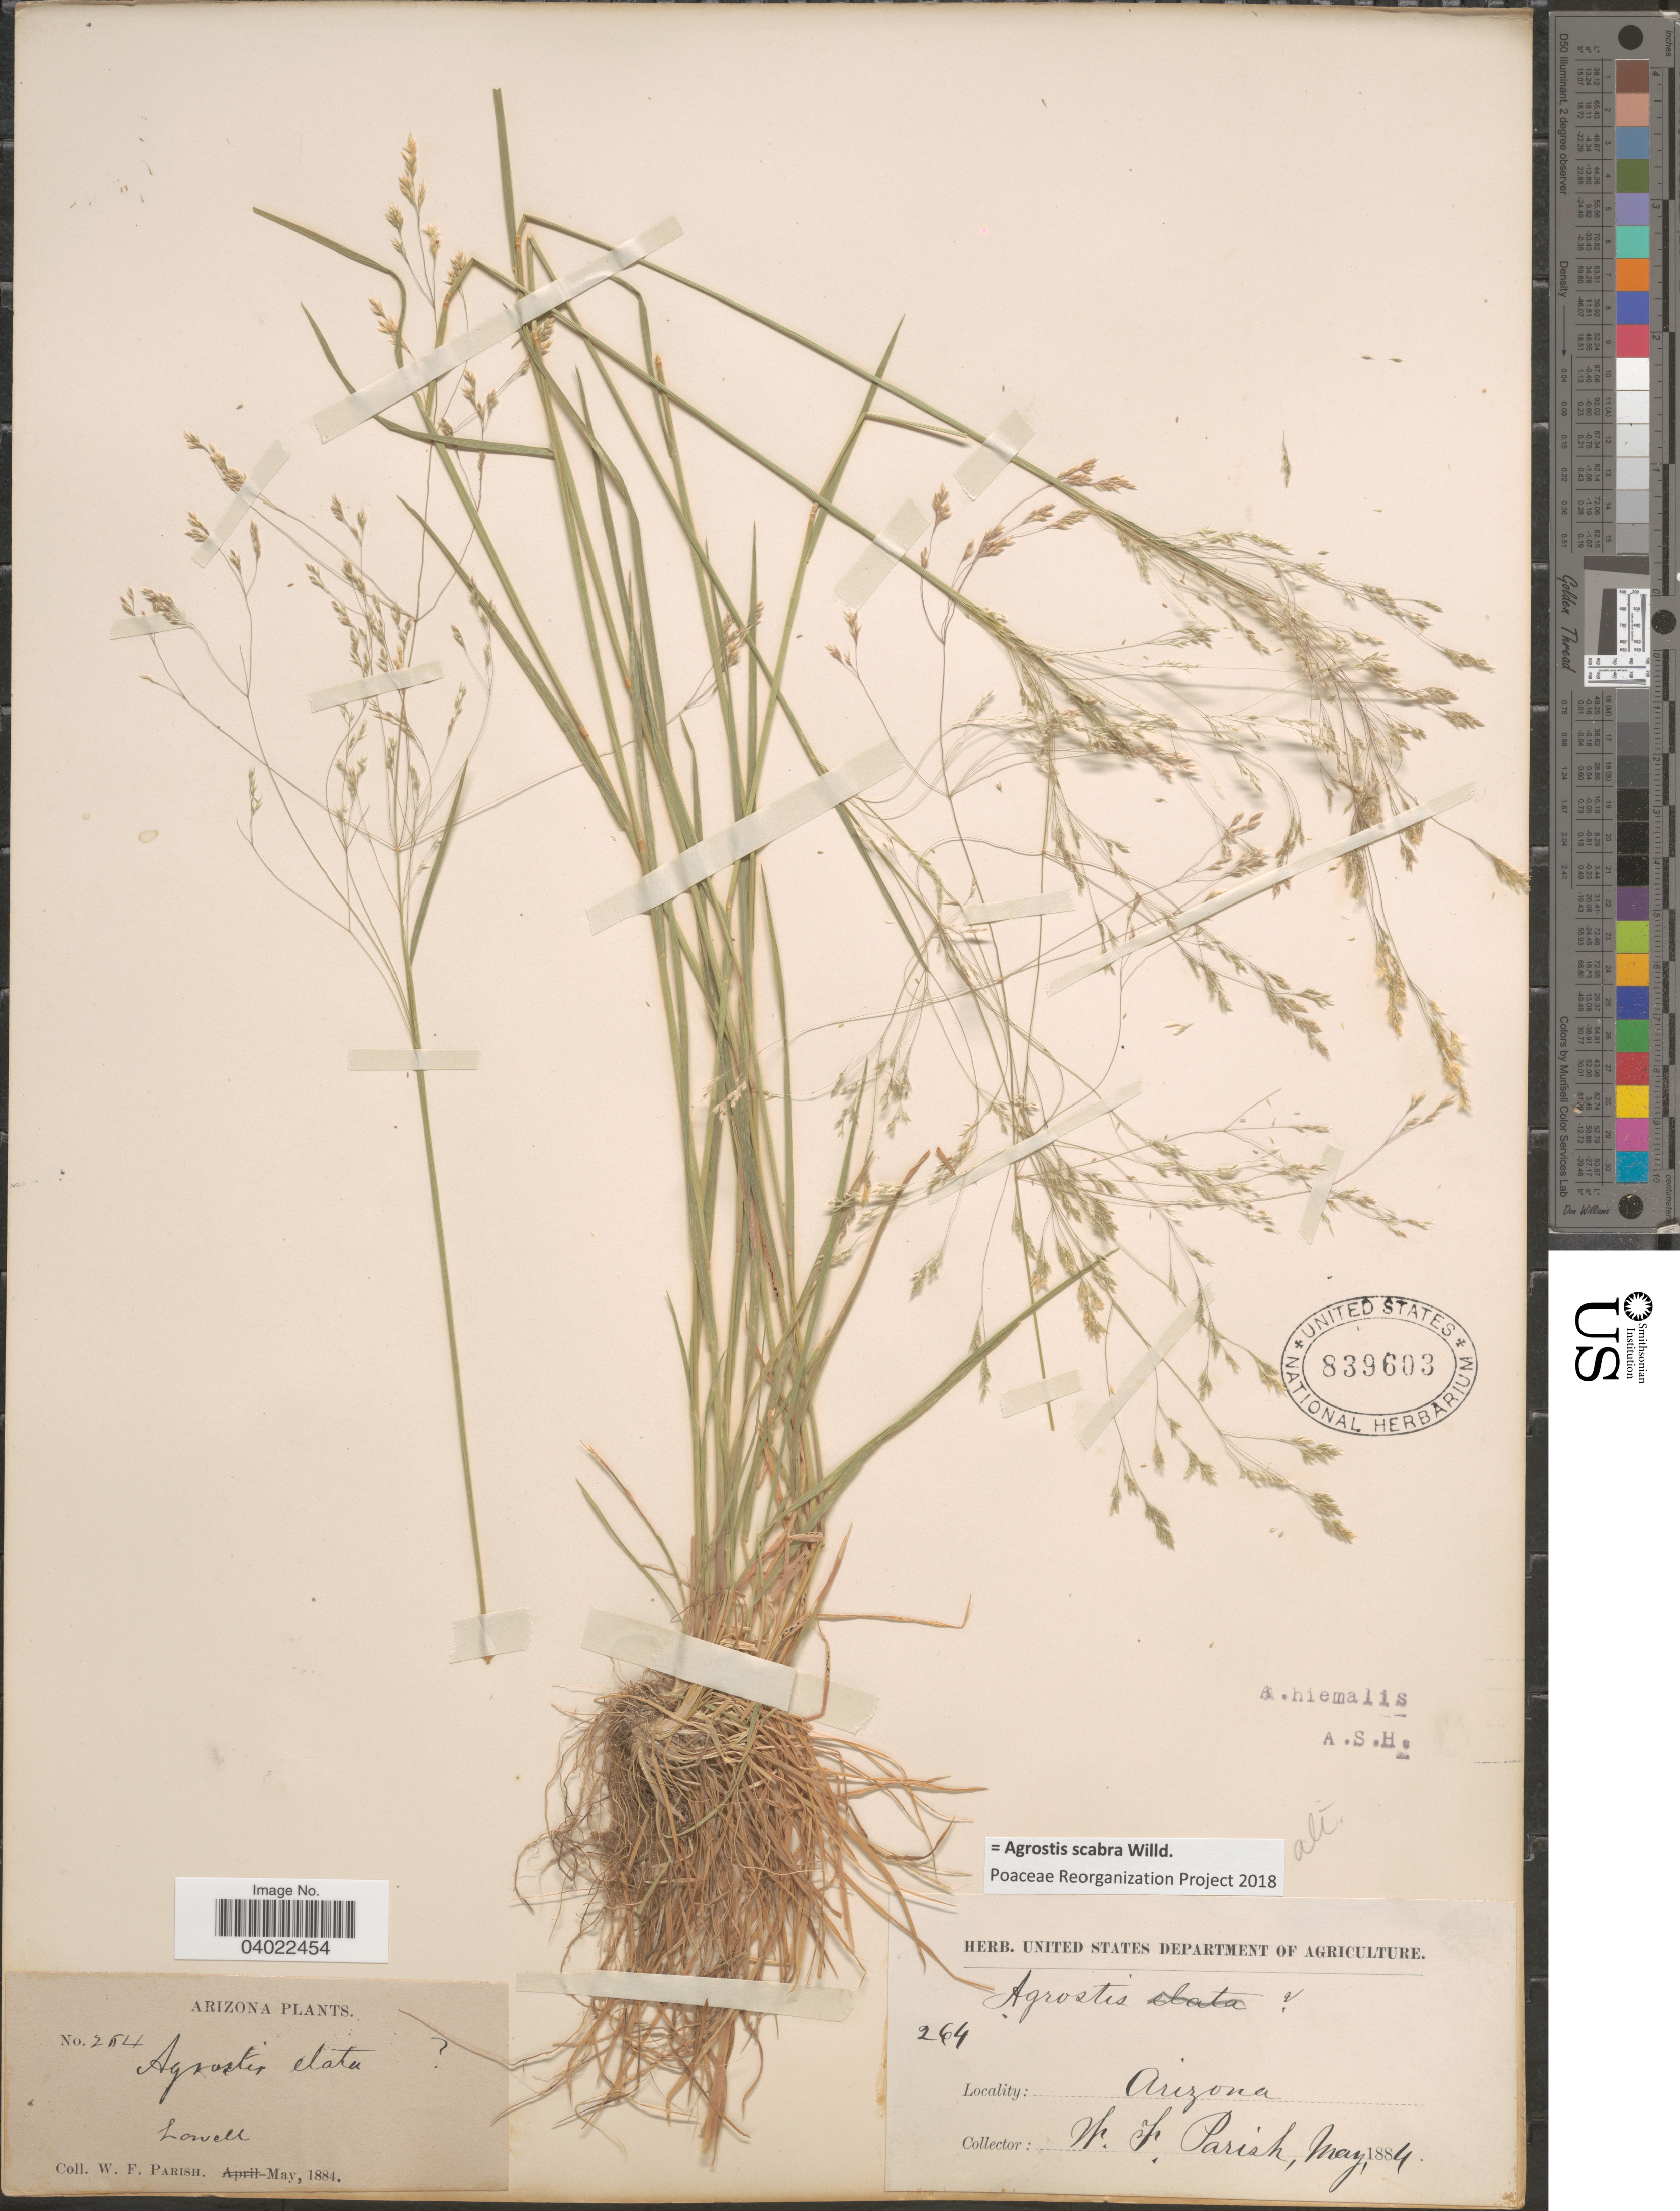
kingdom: Plantae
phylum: Tracheophyta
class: Liliopsida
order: Poales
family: Poaceae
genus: Agrostis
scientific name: Agrostis scabra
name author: Willd.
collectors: W. F. Parish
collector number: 264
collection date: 1884-05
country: United States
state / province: Arizona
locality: Lowell.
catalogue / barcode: US 839603